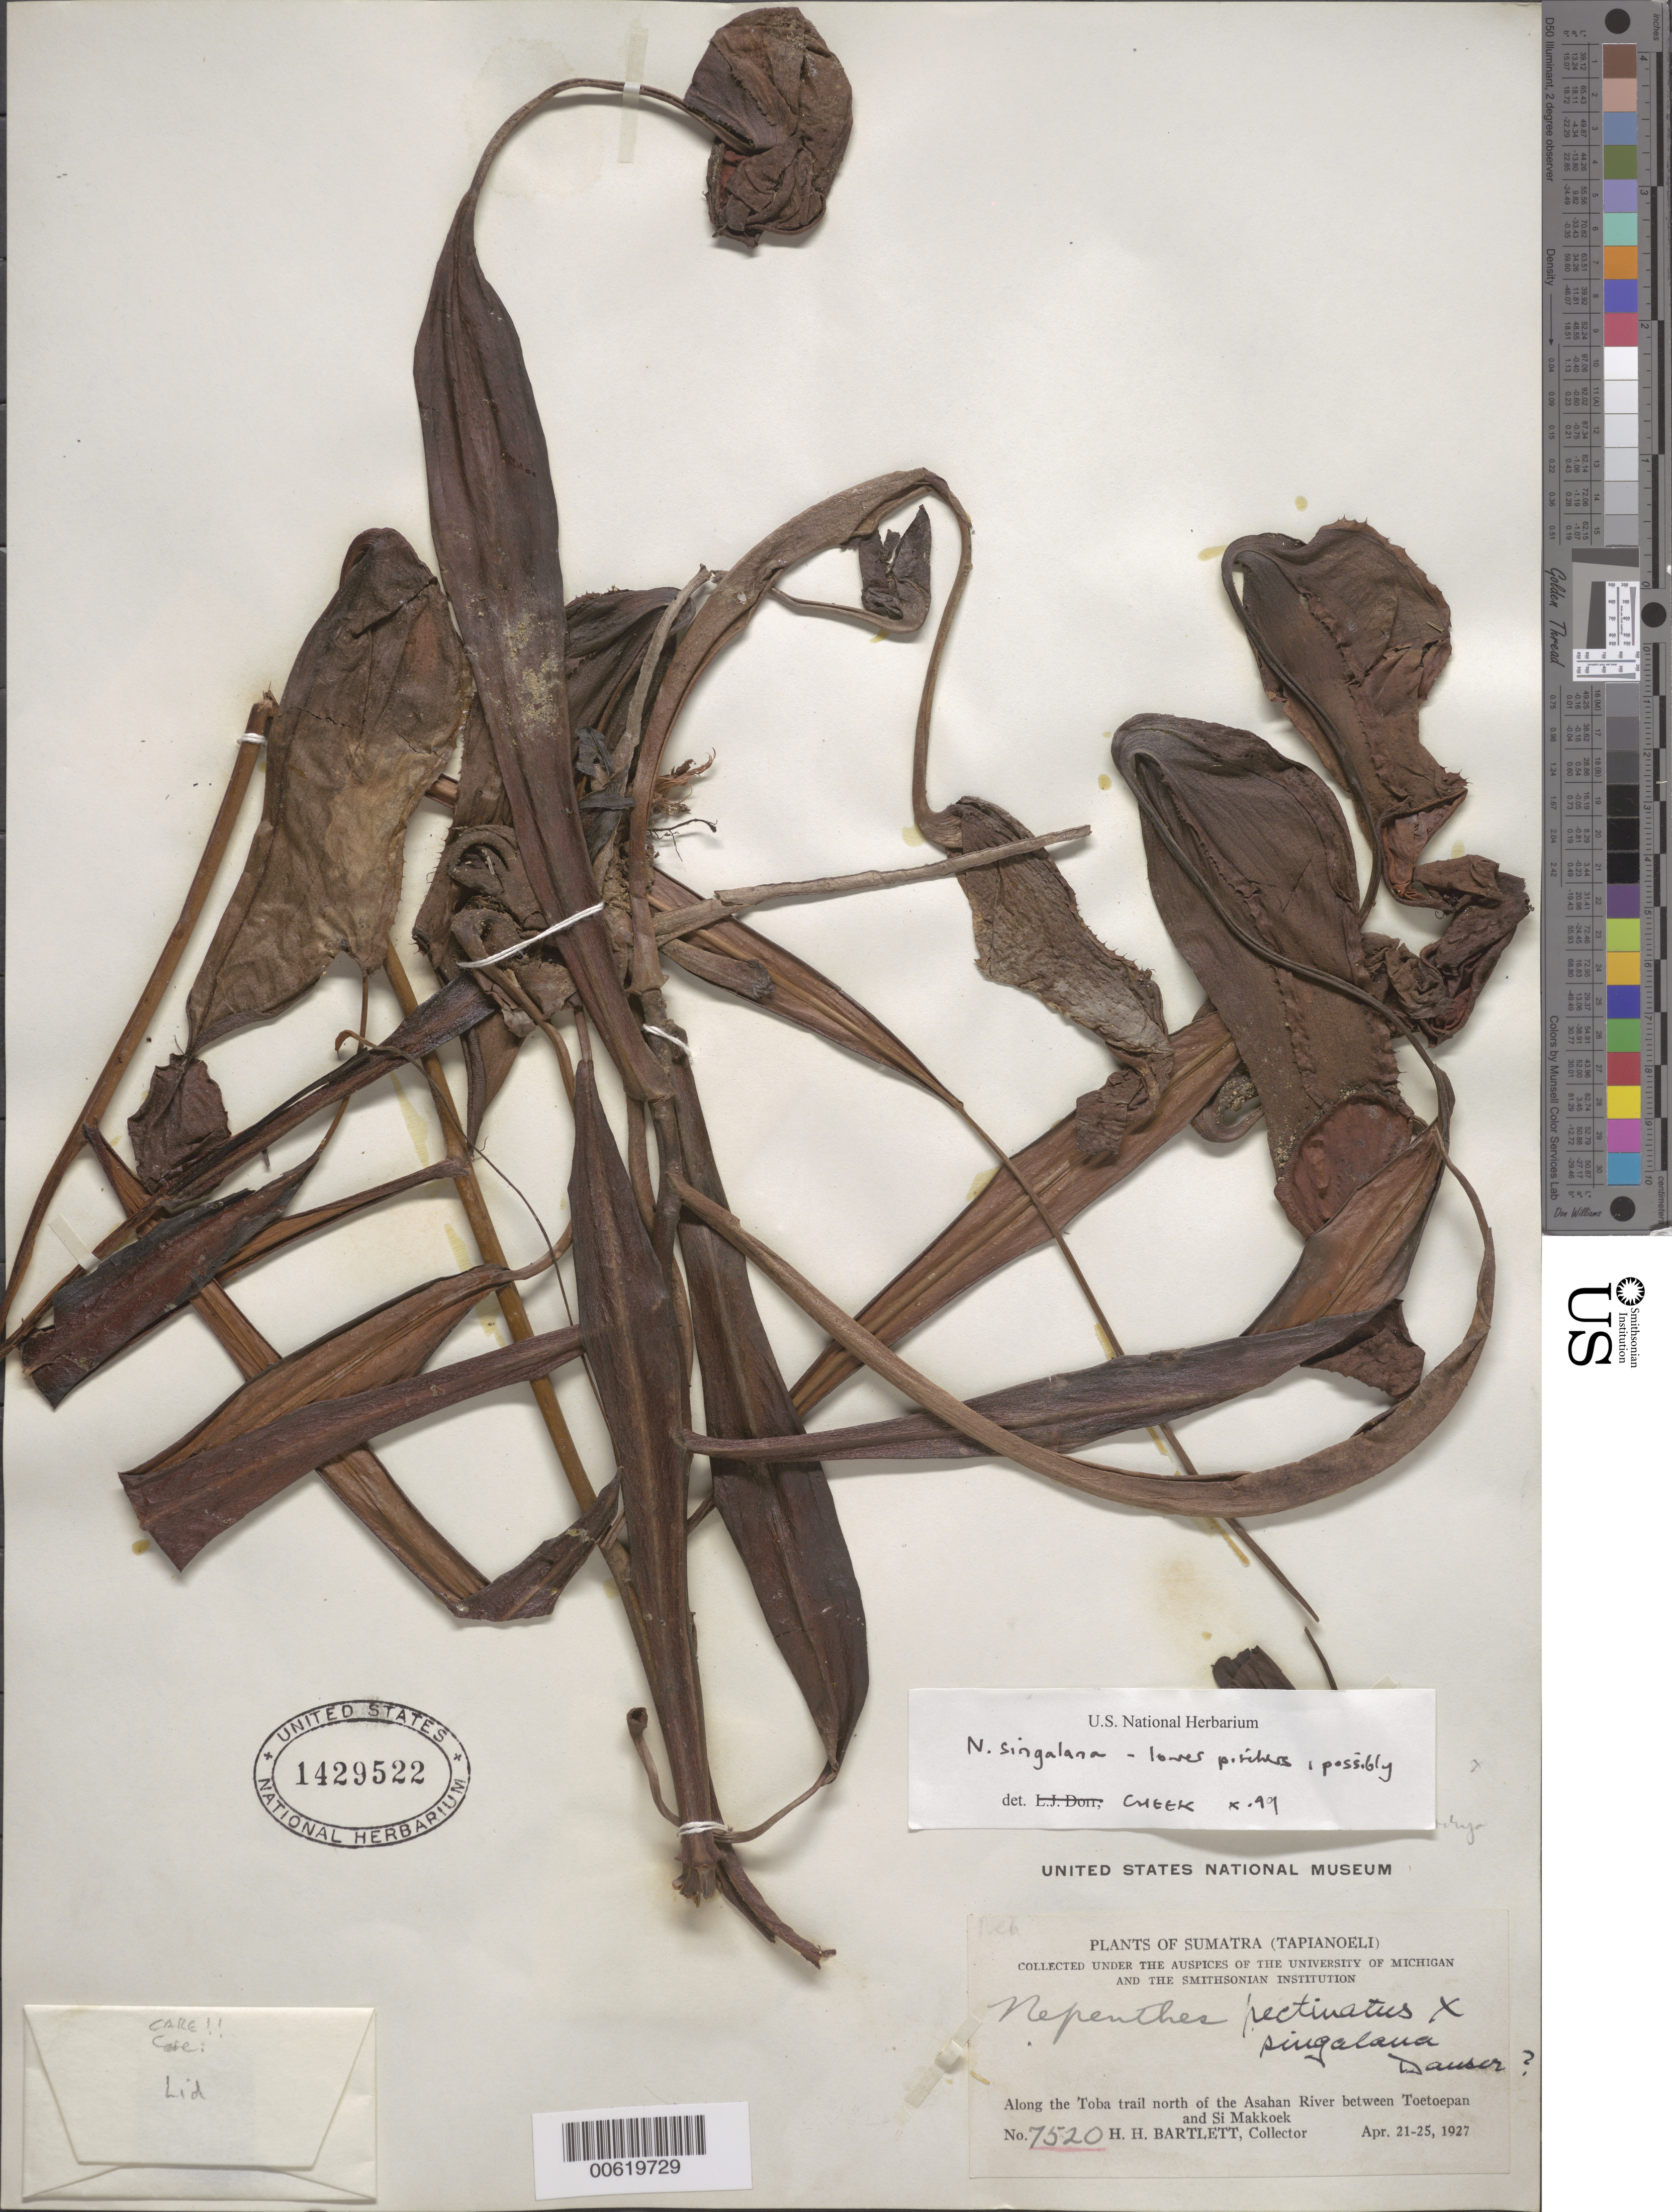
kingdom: Plantae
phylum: Tracheophyta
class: Magnoliopsida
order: Caryophyllales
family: Nepenthaceae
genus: Nepenthes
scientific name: Nepenthes singalana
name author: Becc.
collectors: H. H. Bartlett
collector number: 7520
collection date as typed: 21 Apr 1927 to 25 Apr 1927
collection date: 1927-04-21/1927-04-25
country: Indonesia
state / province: Sumatra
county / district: Sumatera Utara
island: Sumatra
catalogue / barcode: US 1429522